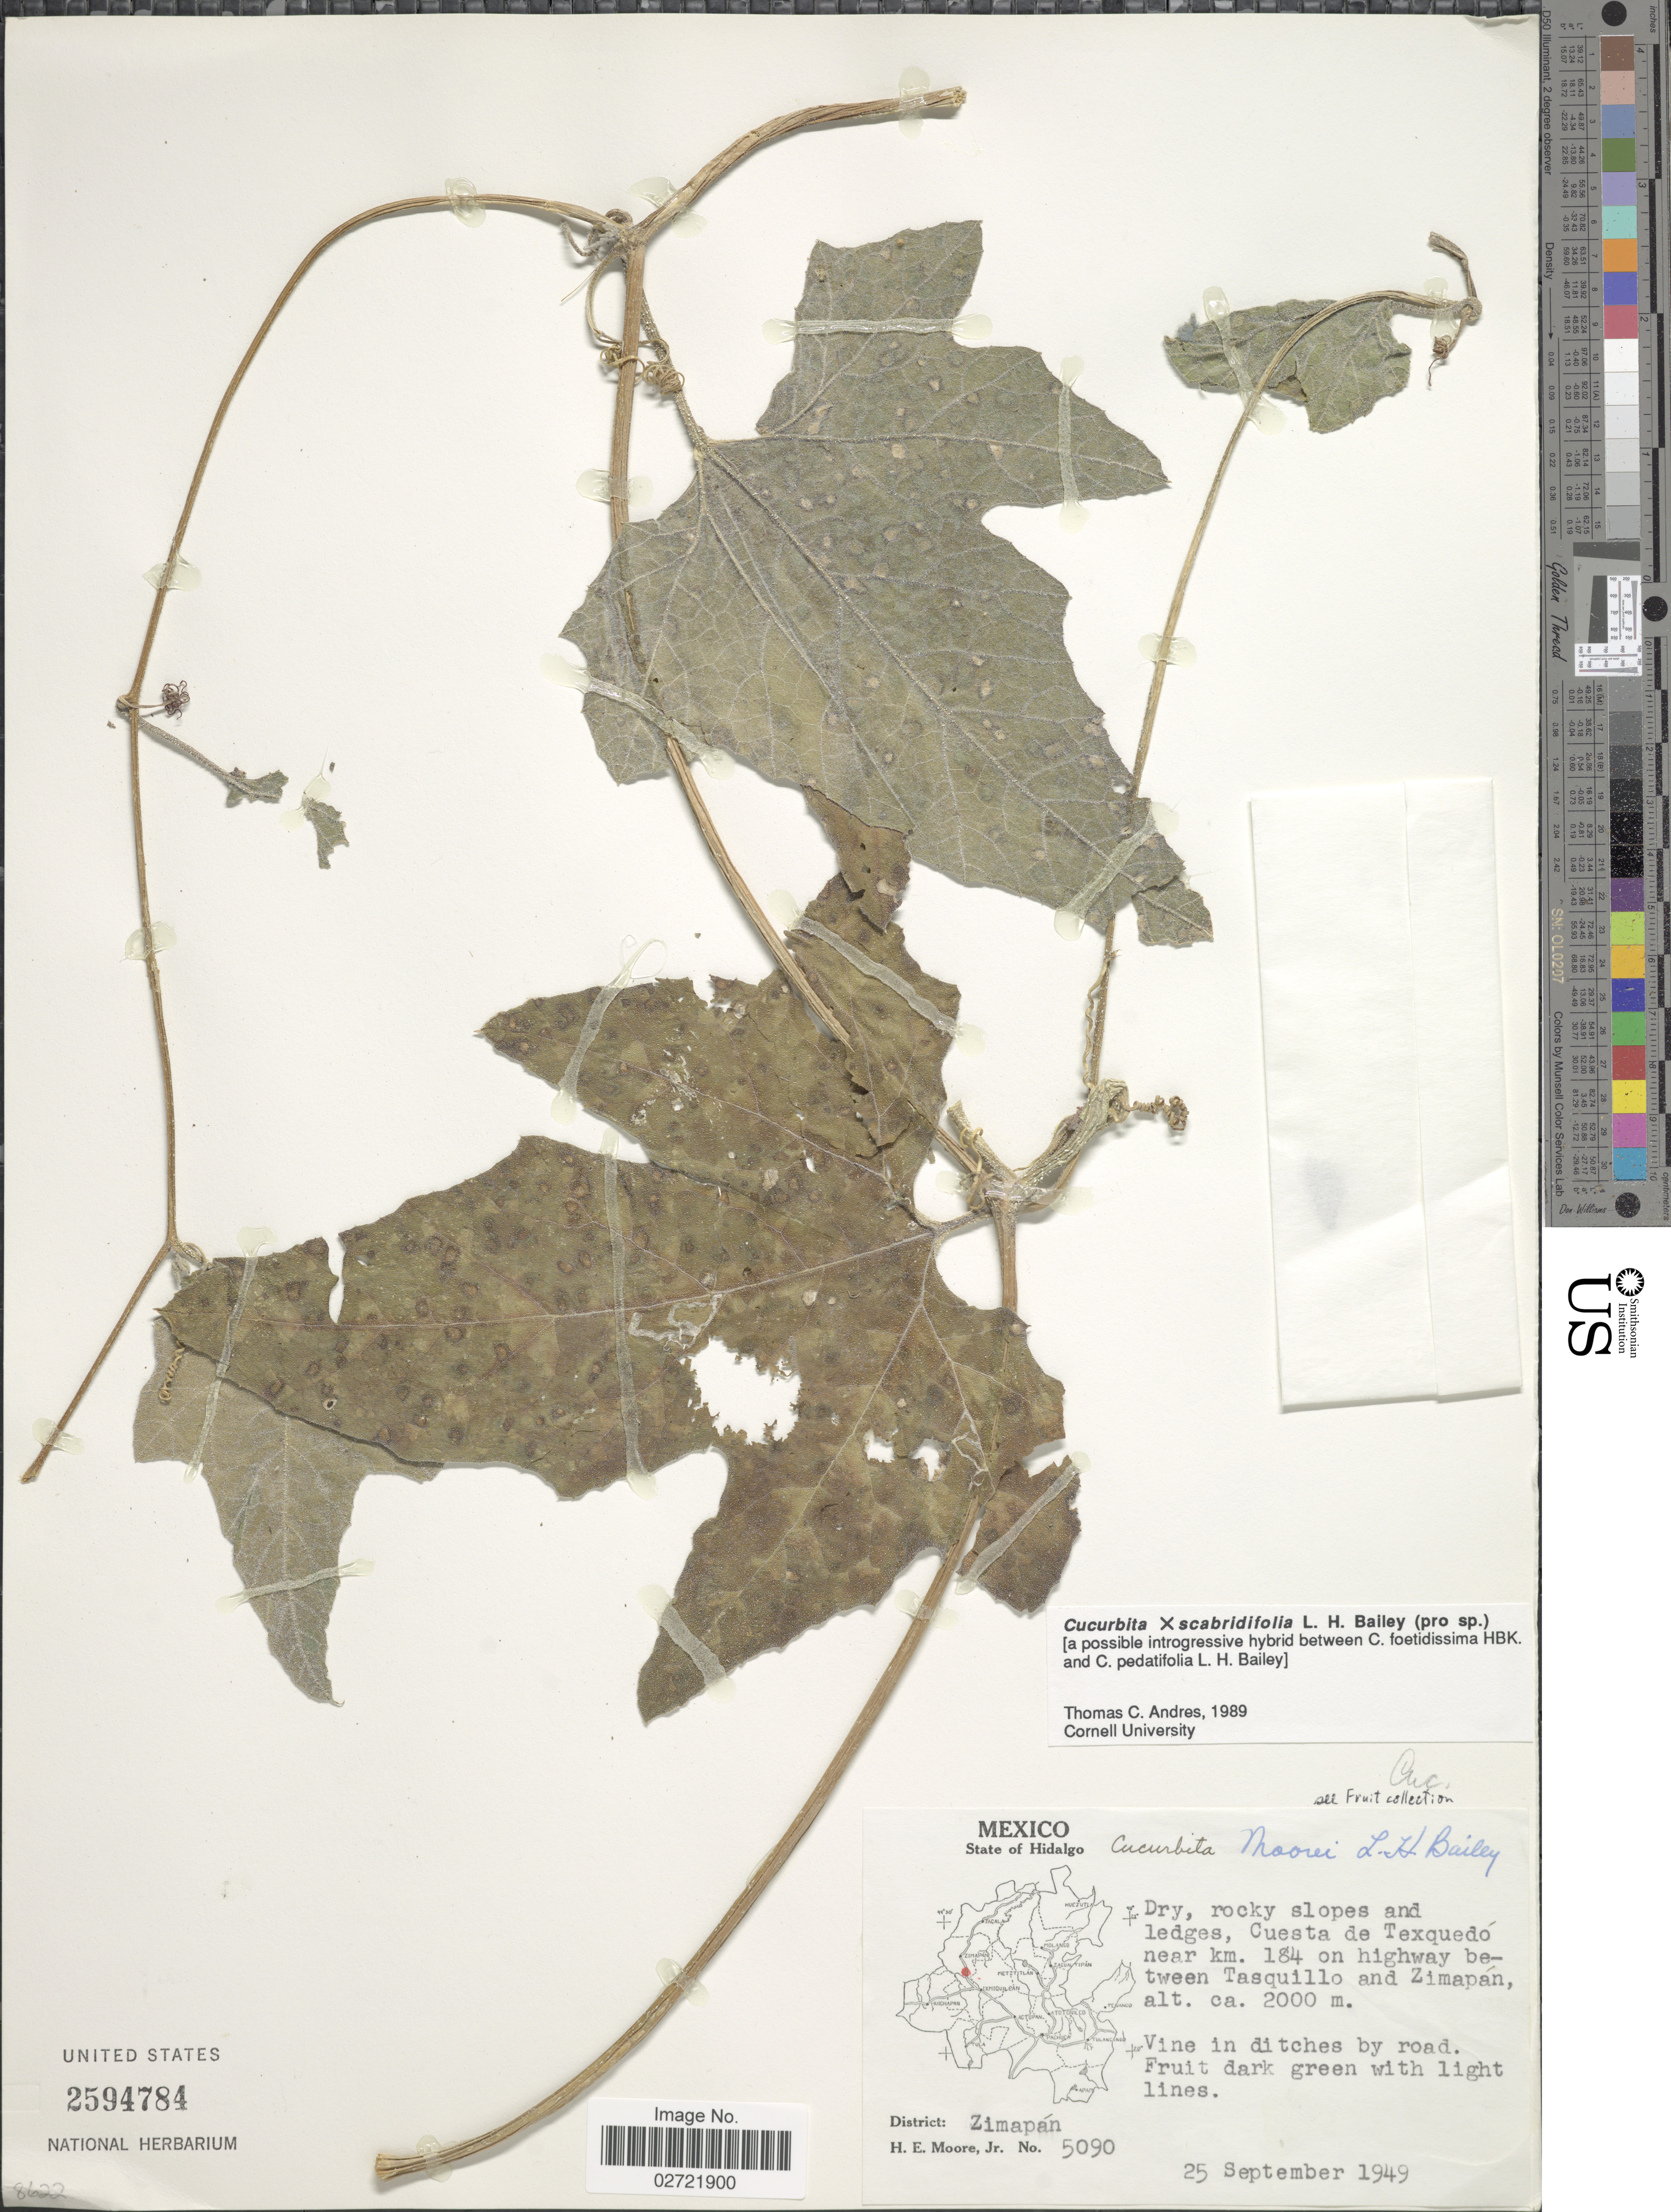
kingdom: Plantae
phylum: Tracheophyta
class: Magnoliopsida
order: Cucurbitales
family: Cucurbitaceae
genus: Cucurbita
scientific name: Cucurbita scabridifolia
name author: L.H. Bailey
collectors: H. Moore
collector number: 5090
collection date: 1949-09-25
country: Mexico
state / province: Hidalgo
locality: Dry, rocky slopes and ledges, Cuesta de Texquedó near km 184 on highway between Tasquilo and Zimapán, District: Zimapán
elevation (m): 2000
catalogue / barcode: US 2594784